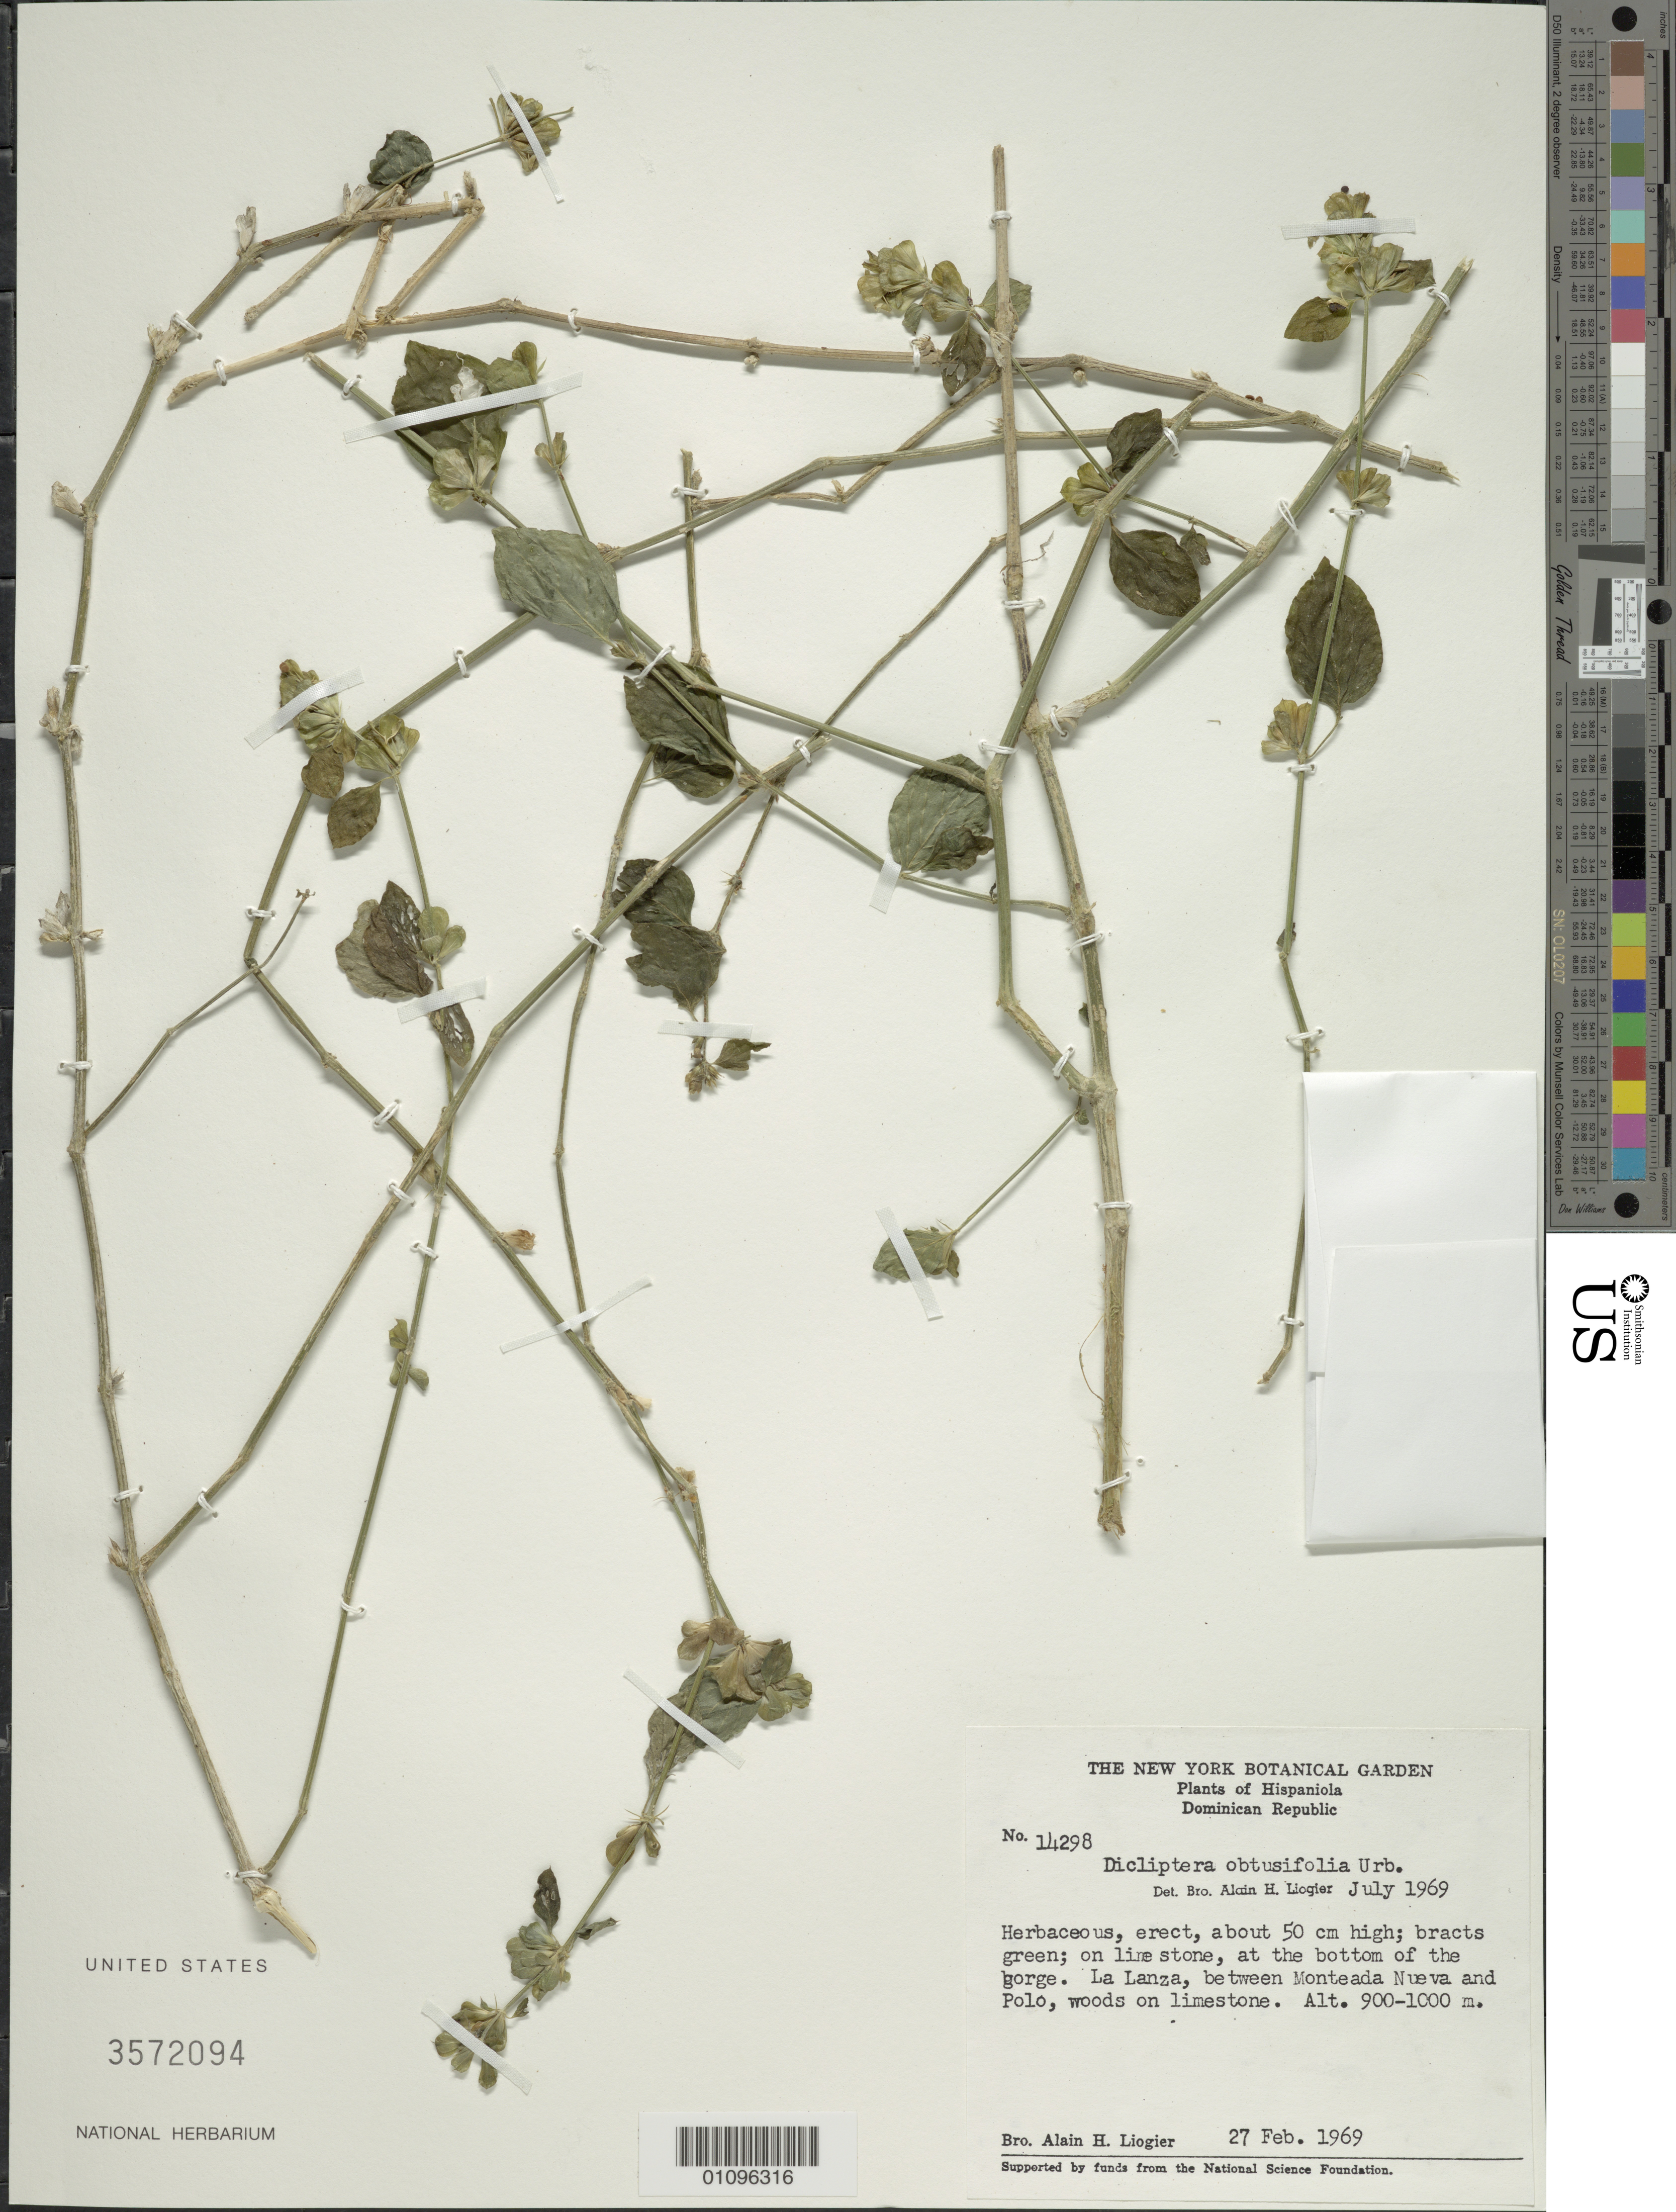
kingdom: Plantae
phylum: Tracheophyta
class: Magnoliopsida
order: Lamiales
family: Acanthaceae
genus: Dicliptera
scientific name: Dicliptera obtusifolia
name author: Urb.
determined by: Liogier, Alain H.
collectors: A. H. Liogier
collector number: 14298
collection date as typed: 27 Feb 1969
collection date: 1969-02-27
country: Dominican Republic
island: Hispaniola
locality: La Lanza, between Monteada Nueva and Polo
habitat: On limestone at bottom of gorge; woods on limestone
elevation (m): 900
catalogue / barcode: US 3572094